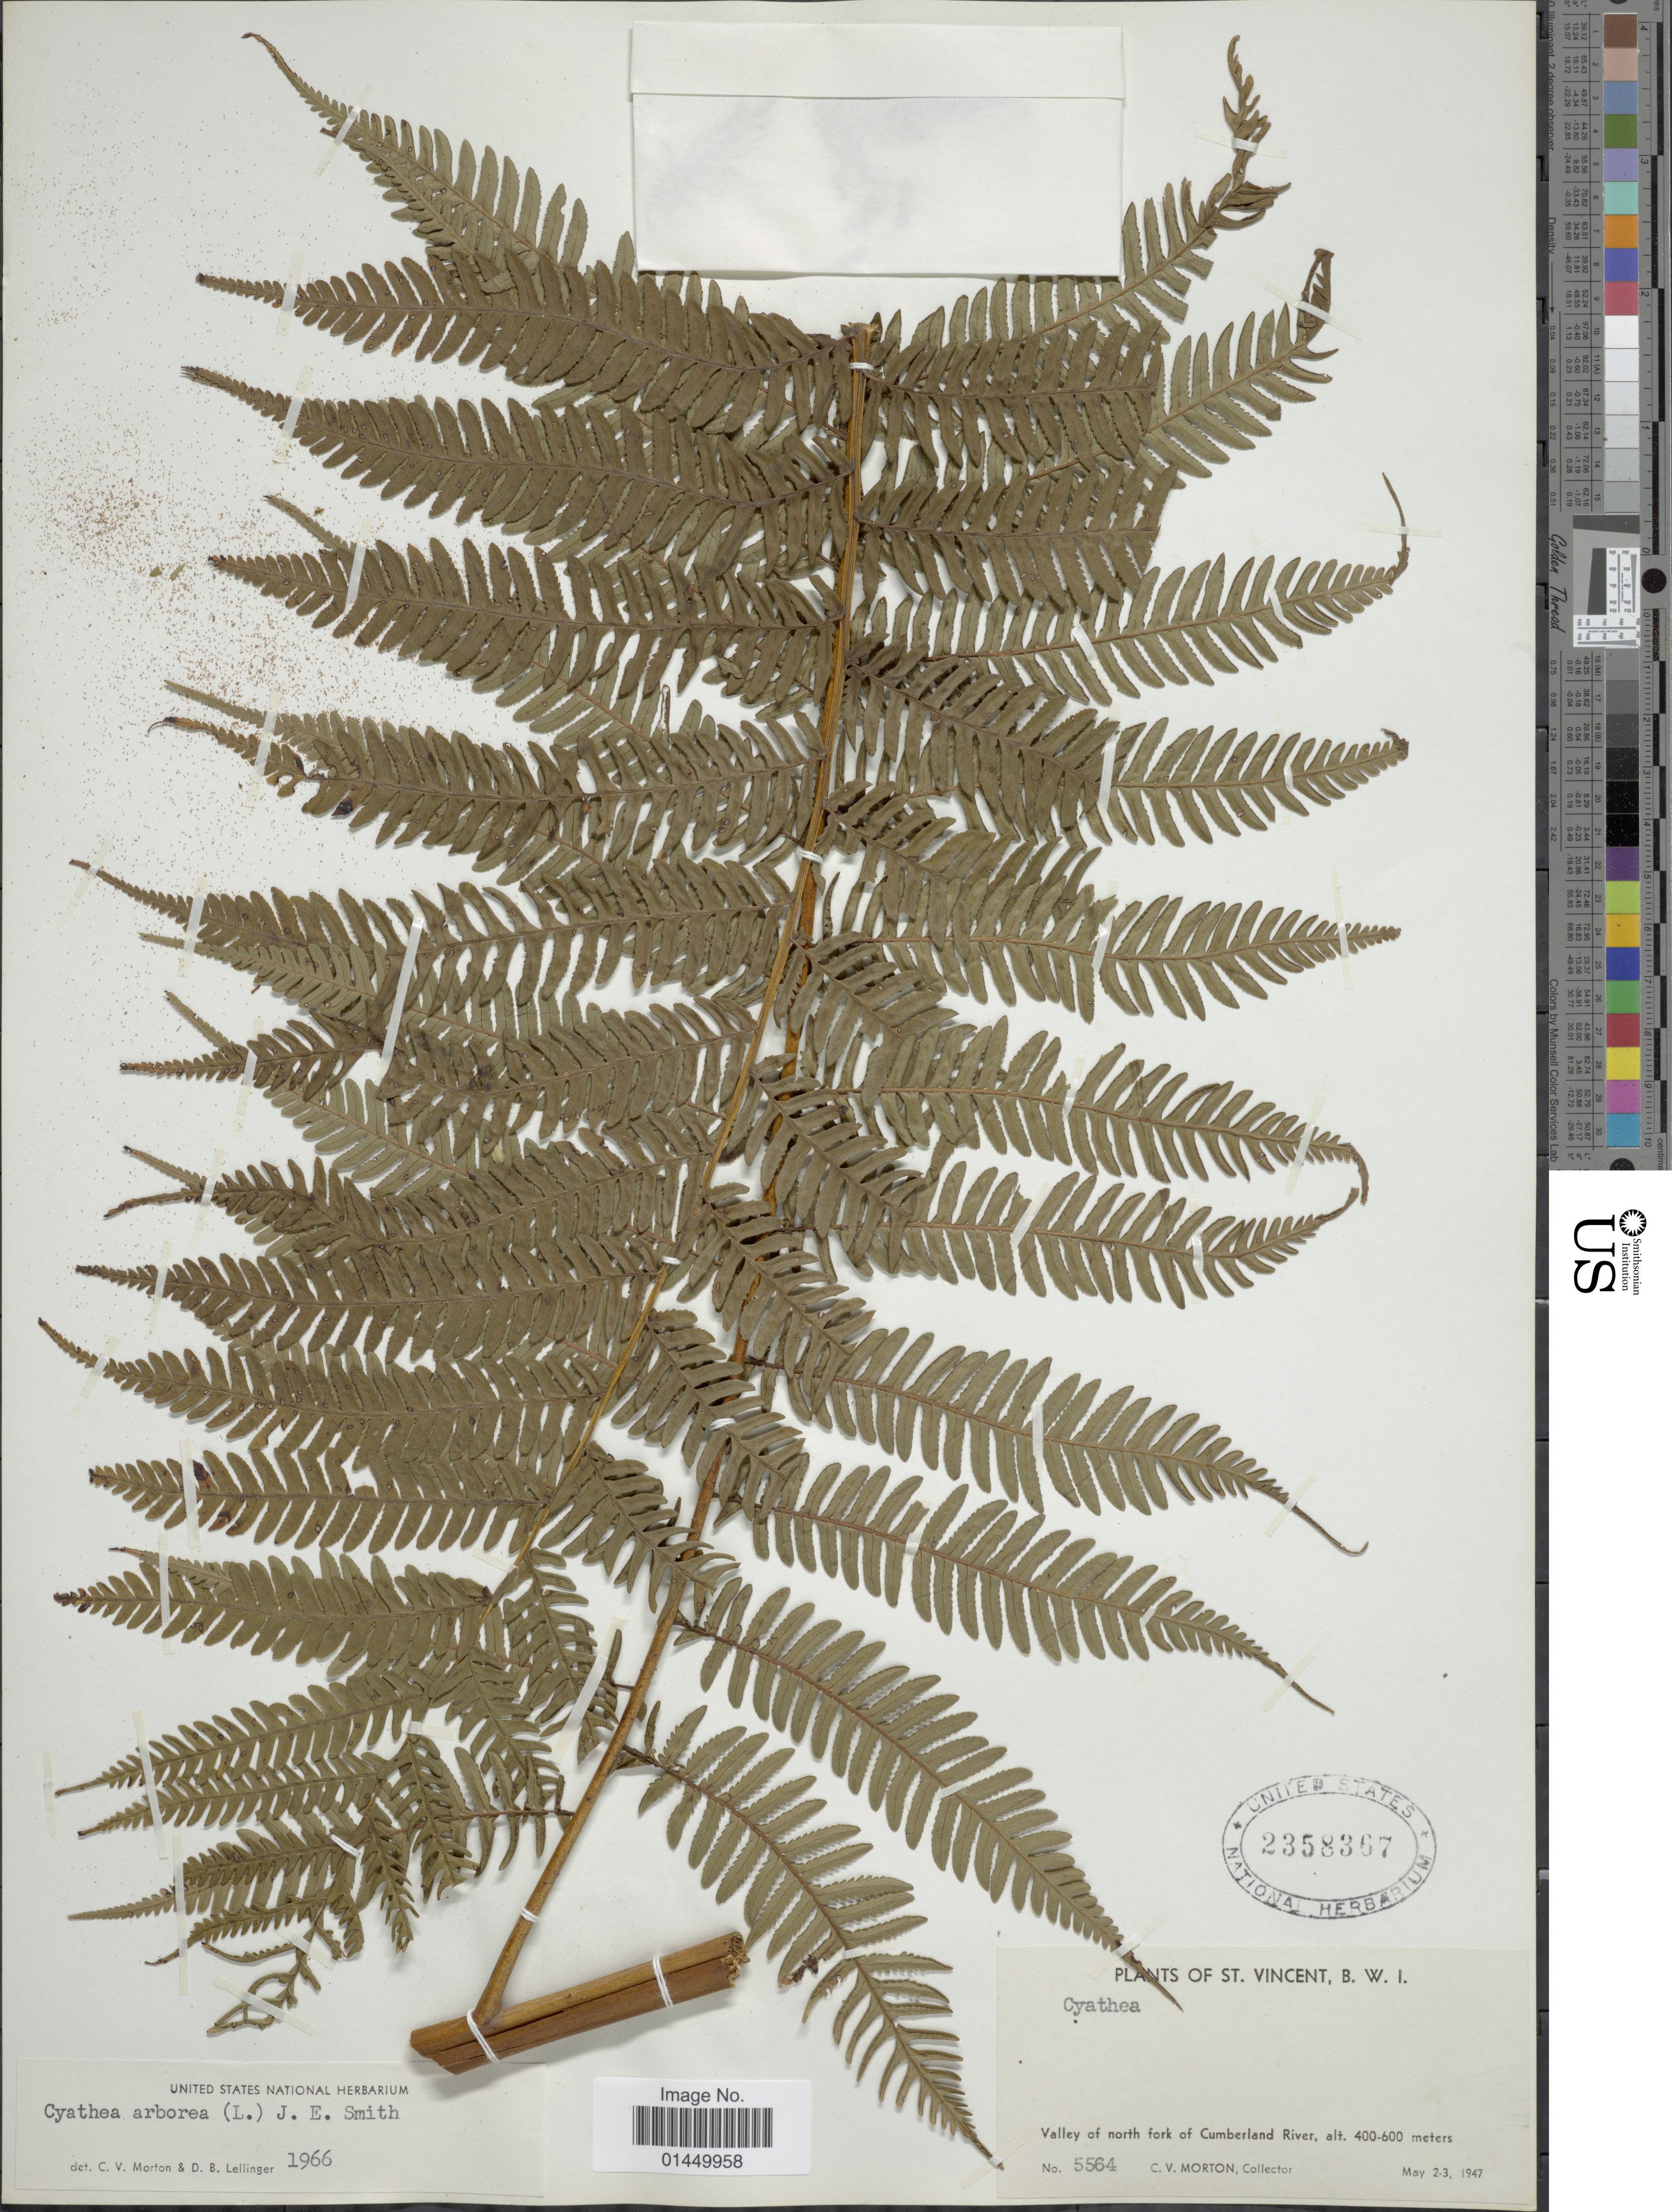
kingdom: Plantae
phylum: Tracheophyta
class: Polypodiopsida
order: Cyatheales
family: Cyatheaceae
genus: Cyathea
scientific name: Cyathea arborea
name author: (L.) Sm.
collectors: C. V. Morton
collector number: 5564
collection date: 1947-05-02/1947-05-03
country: St. Vincent - Grenadines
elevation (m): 400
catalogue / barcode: US 2358367